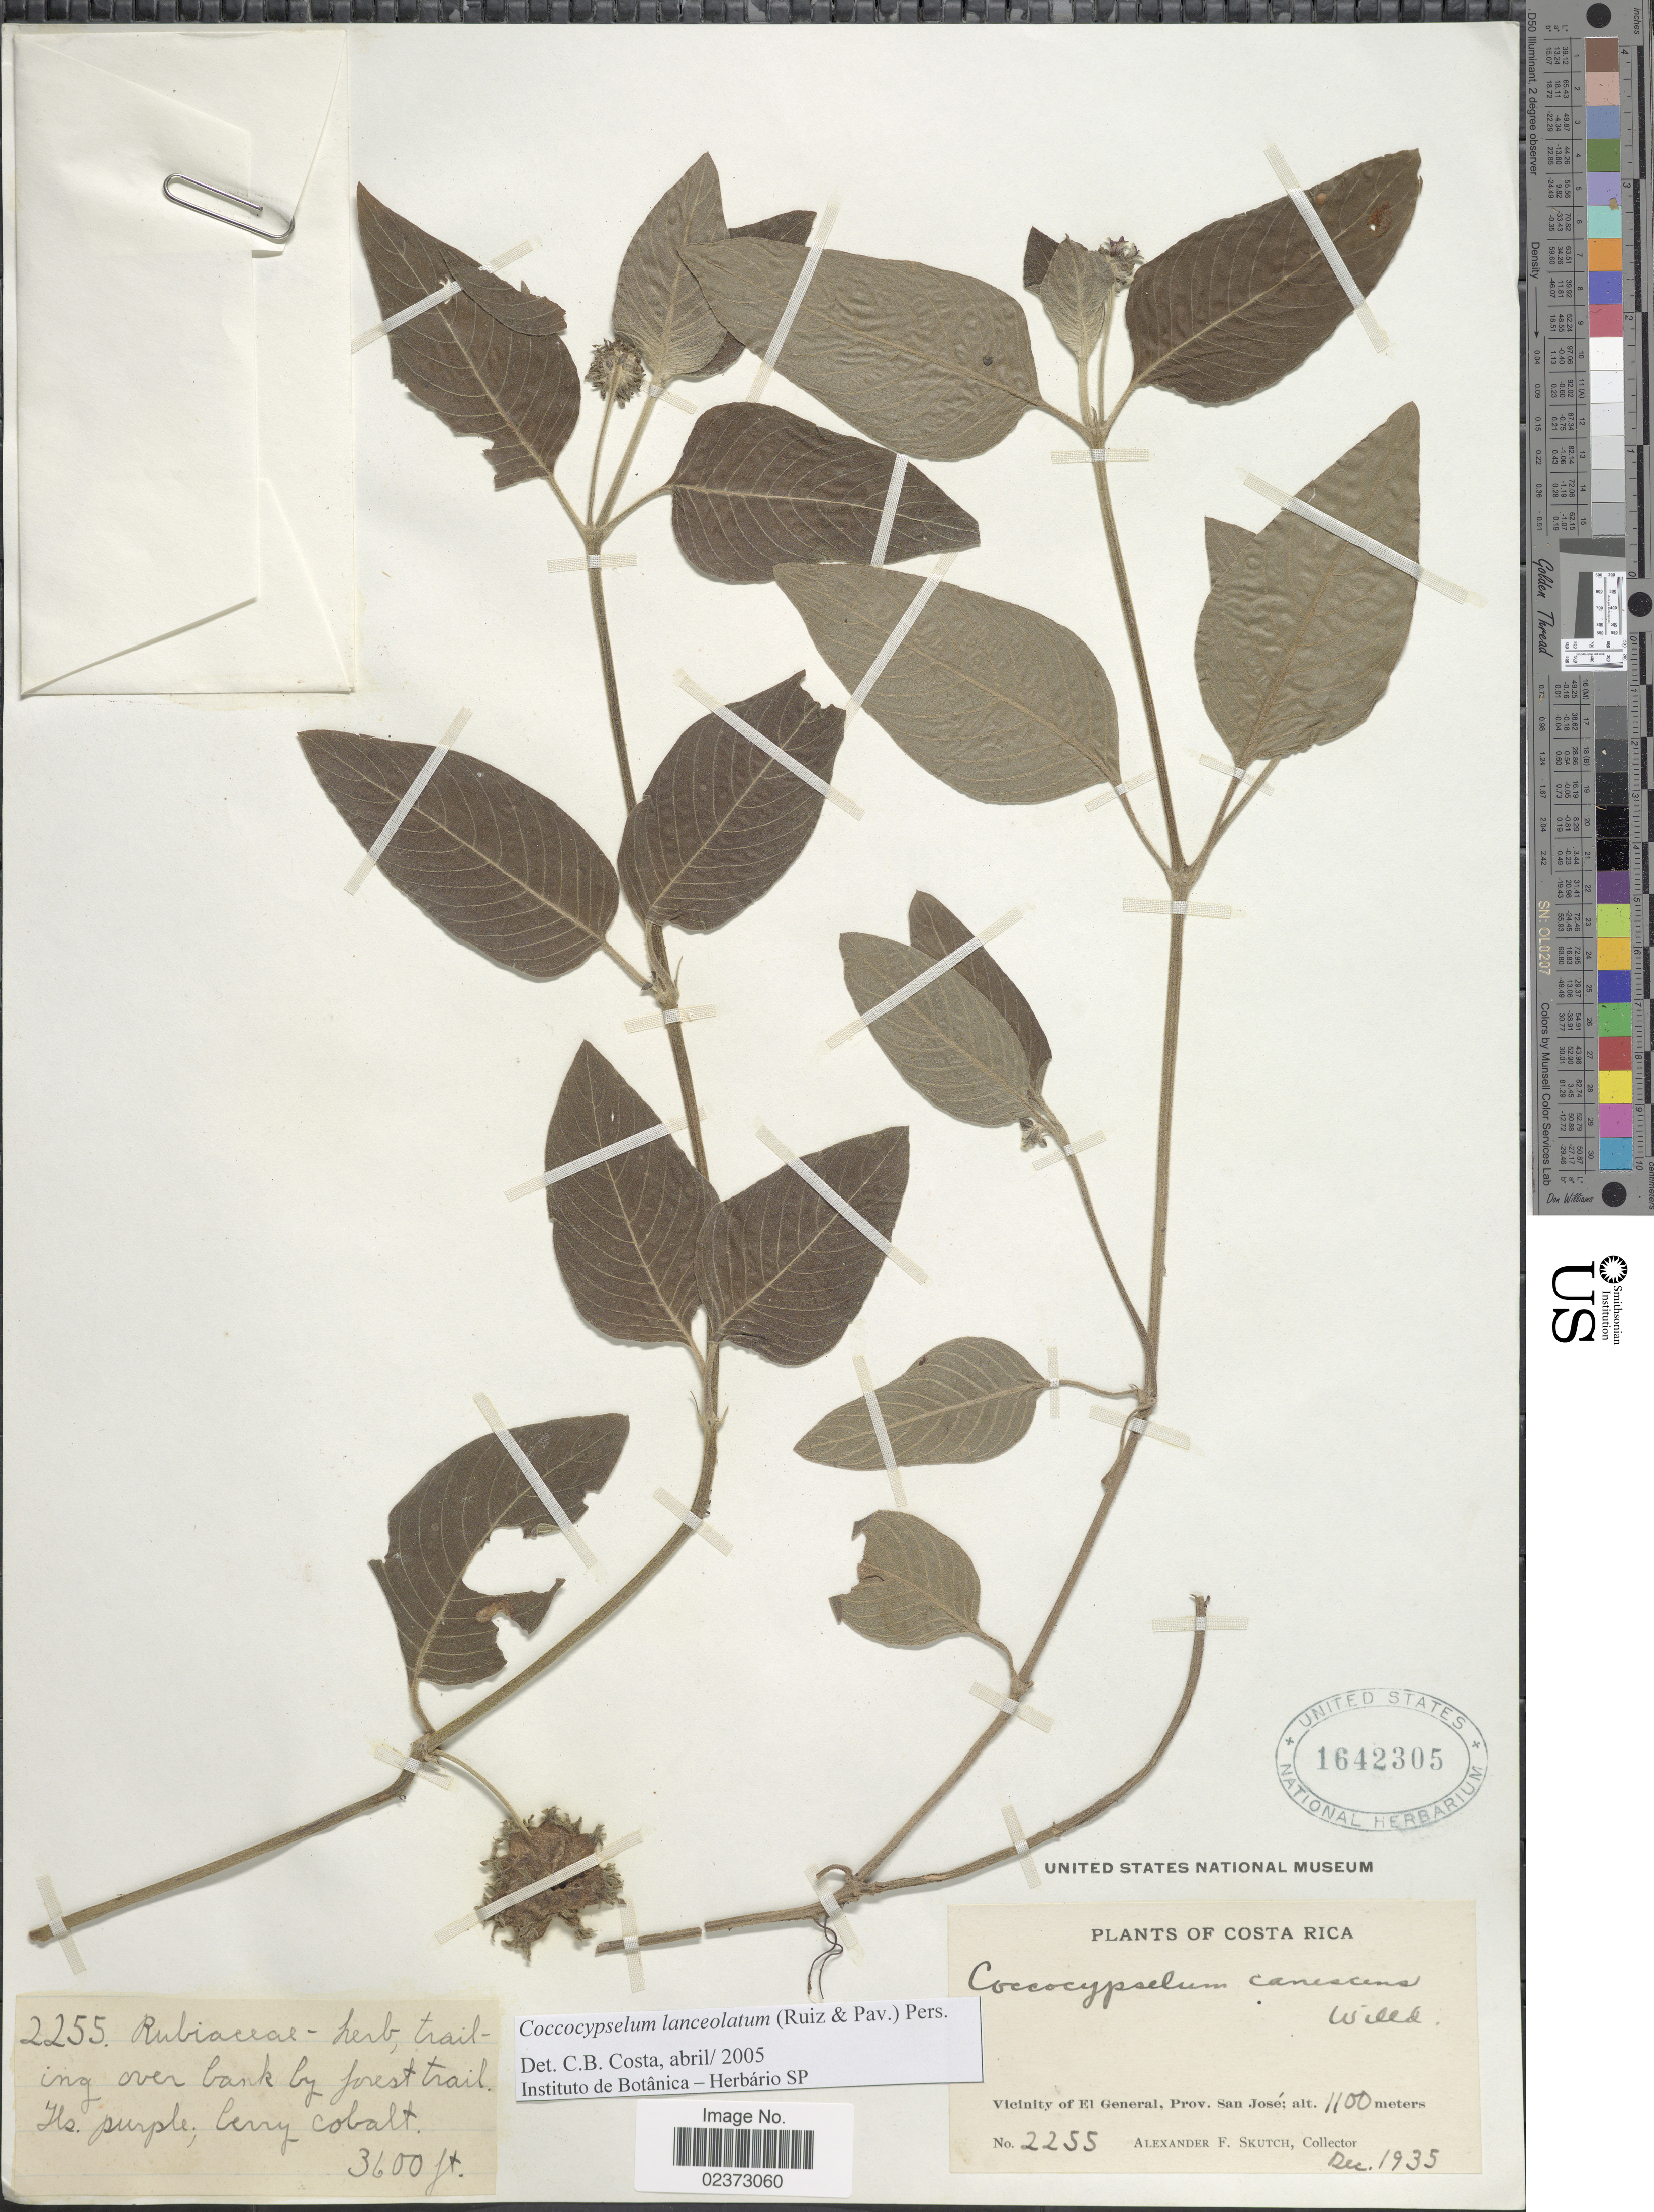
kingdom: Plantae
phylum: Tracheophyta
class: Magnoliopsida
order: Gentianales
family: Rubiaceae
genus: Coccocypselum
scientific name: Coccocypselum lanceolatum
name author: (Ruiz & Pav.) Pers.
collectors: A. F. Skutch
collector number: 2255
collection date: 1935-12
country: Costa Rica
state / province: San José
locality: Vicinity of El General: Prov. San Jose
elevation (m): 1100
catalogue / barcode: US 1642305